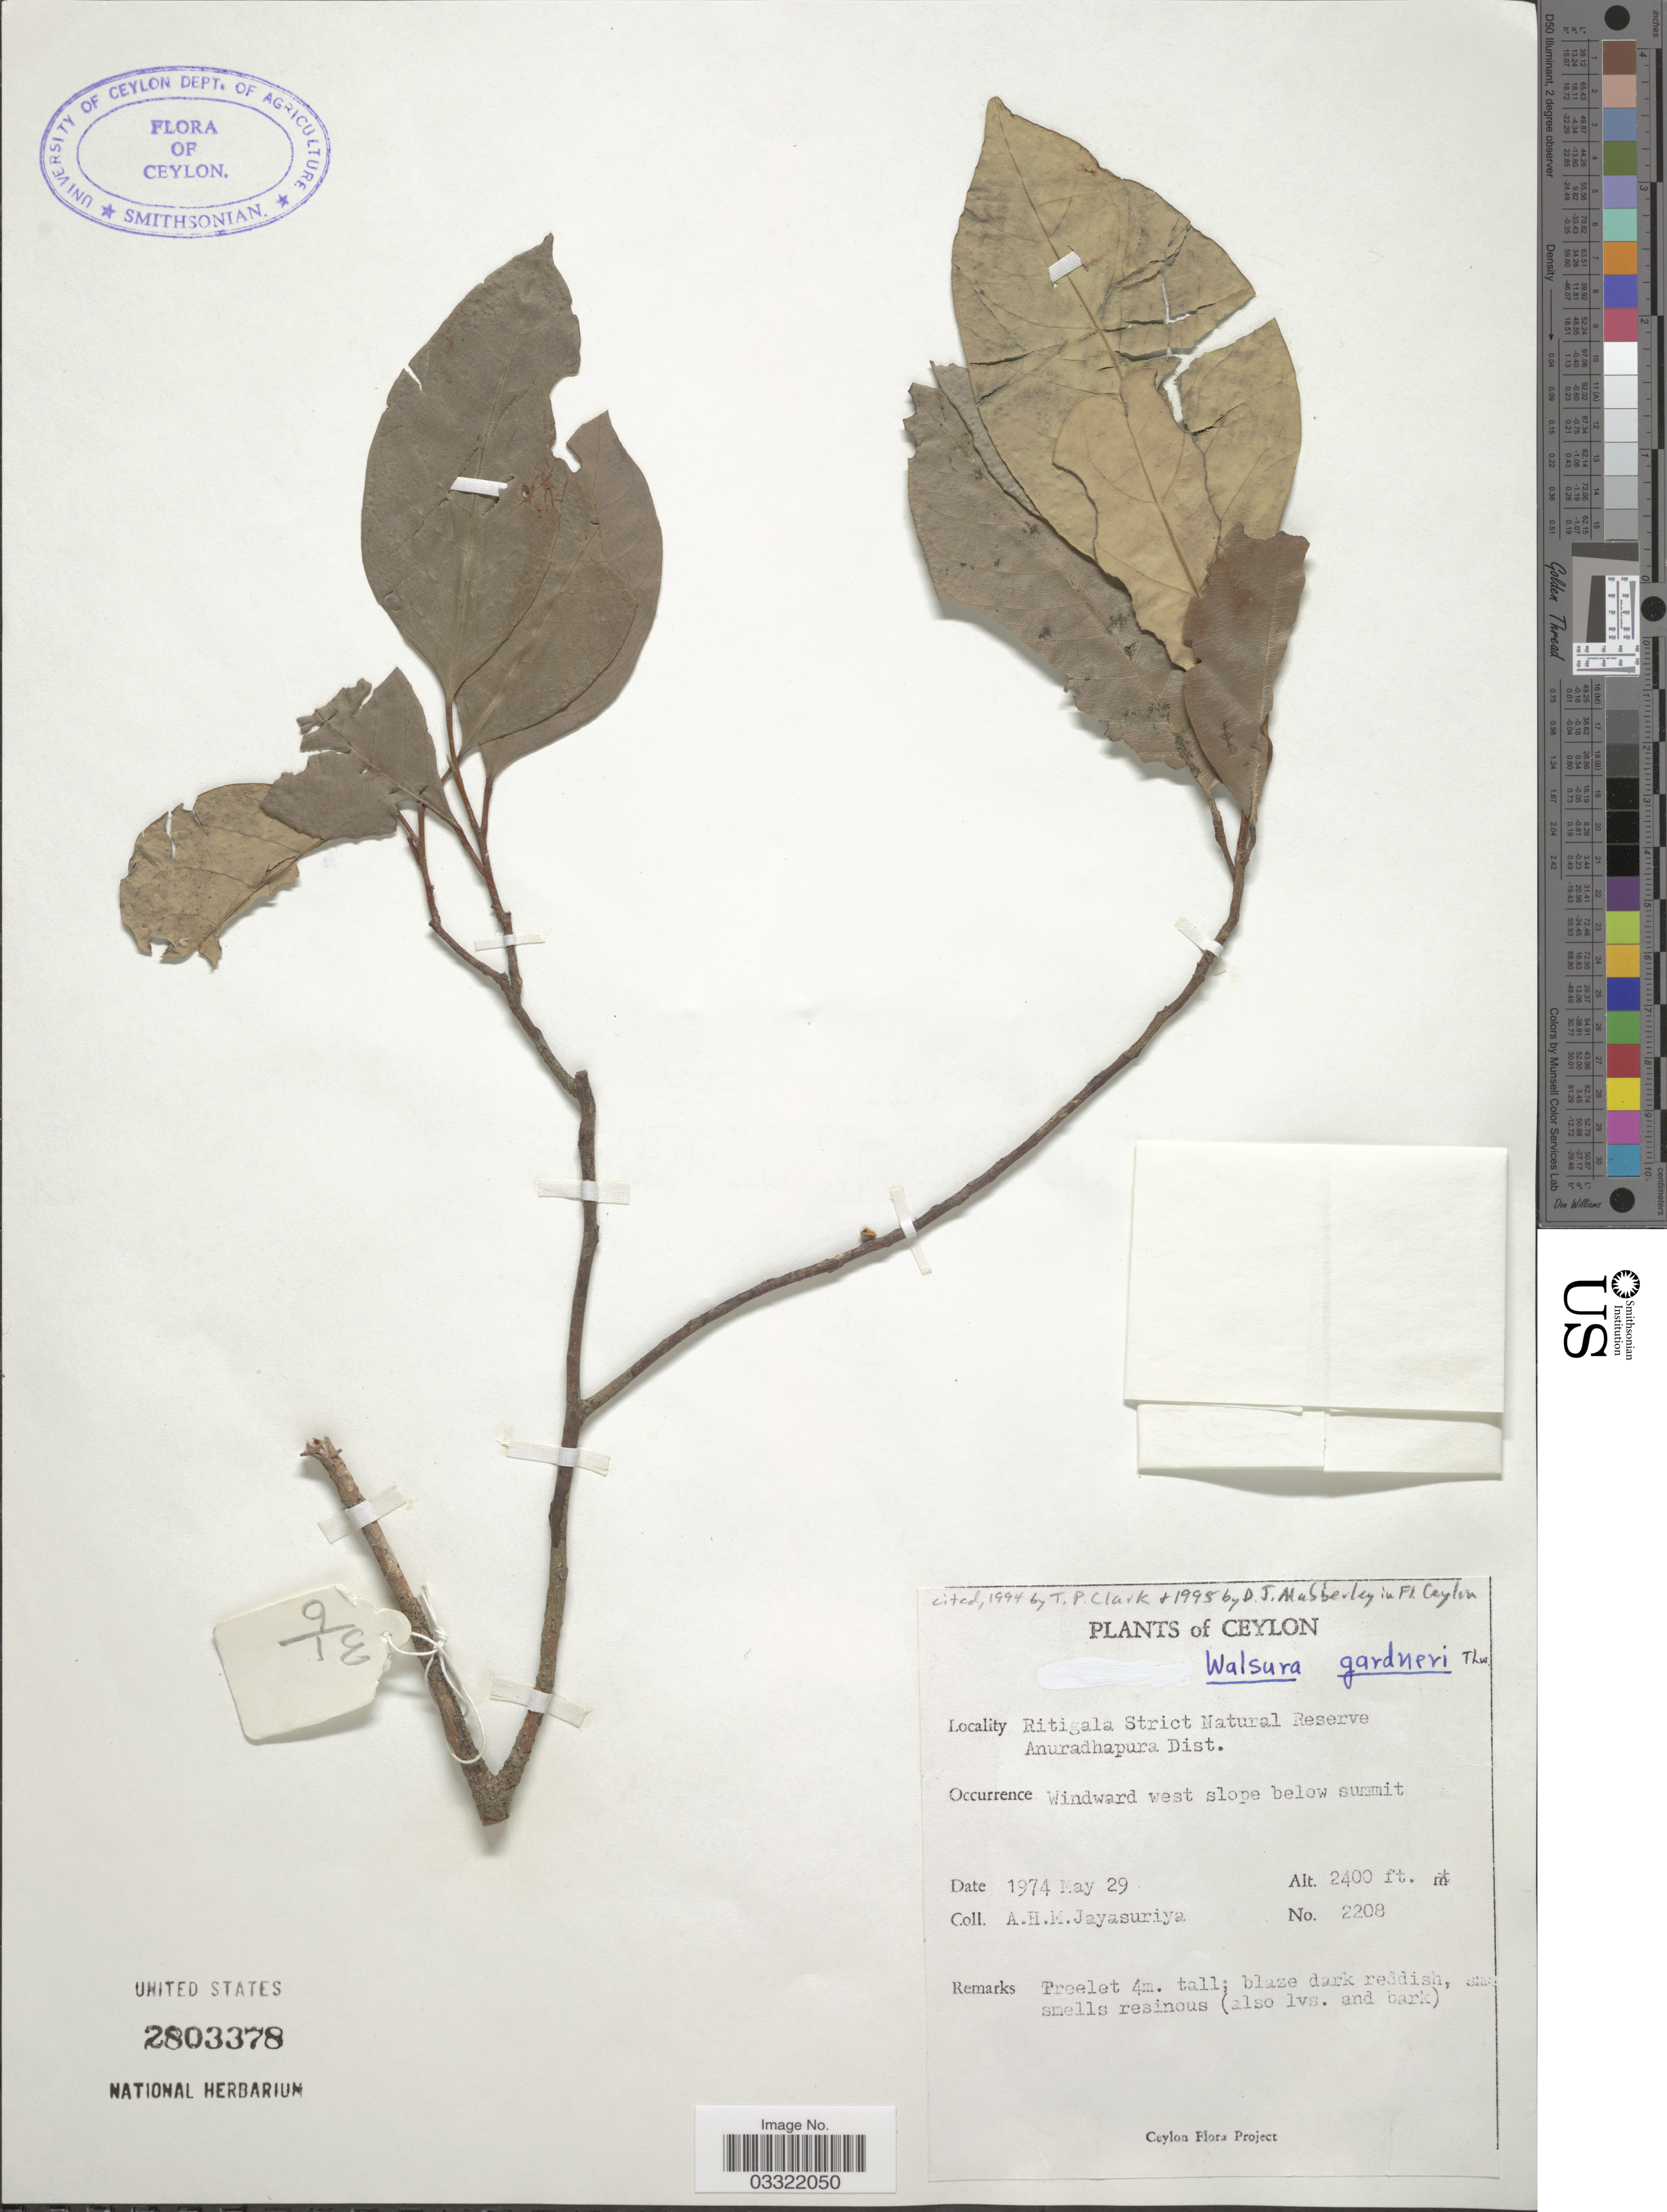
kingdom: Plantae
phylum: Tracheophyta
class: Magnoliopsida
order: Sapindales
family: Meliaceae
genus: Walsura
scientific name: Walsura gardneri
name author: Thwaites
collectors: A. H. Jayasuriya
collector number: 2208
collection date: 1974-05-29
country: Sri Lanka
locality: Ceylon, Ritigala Strict Natural Reserve, Anuradhapura Dist., Windward west slope below summit.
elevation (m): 732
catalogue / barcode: US 2803378